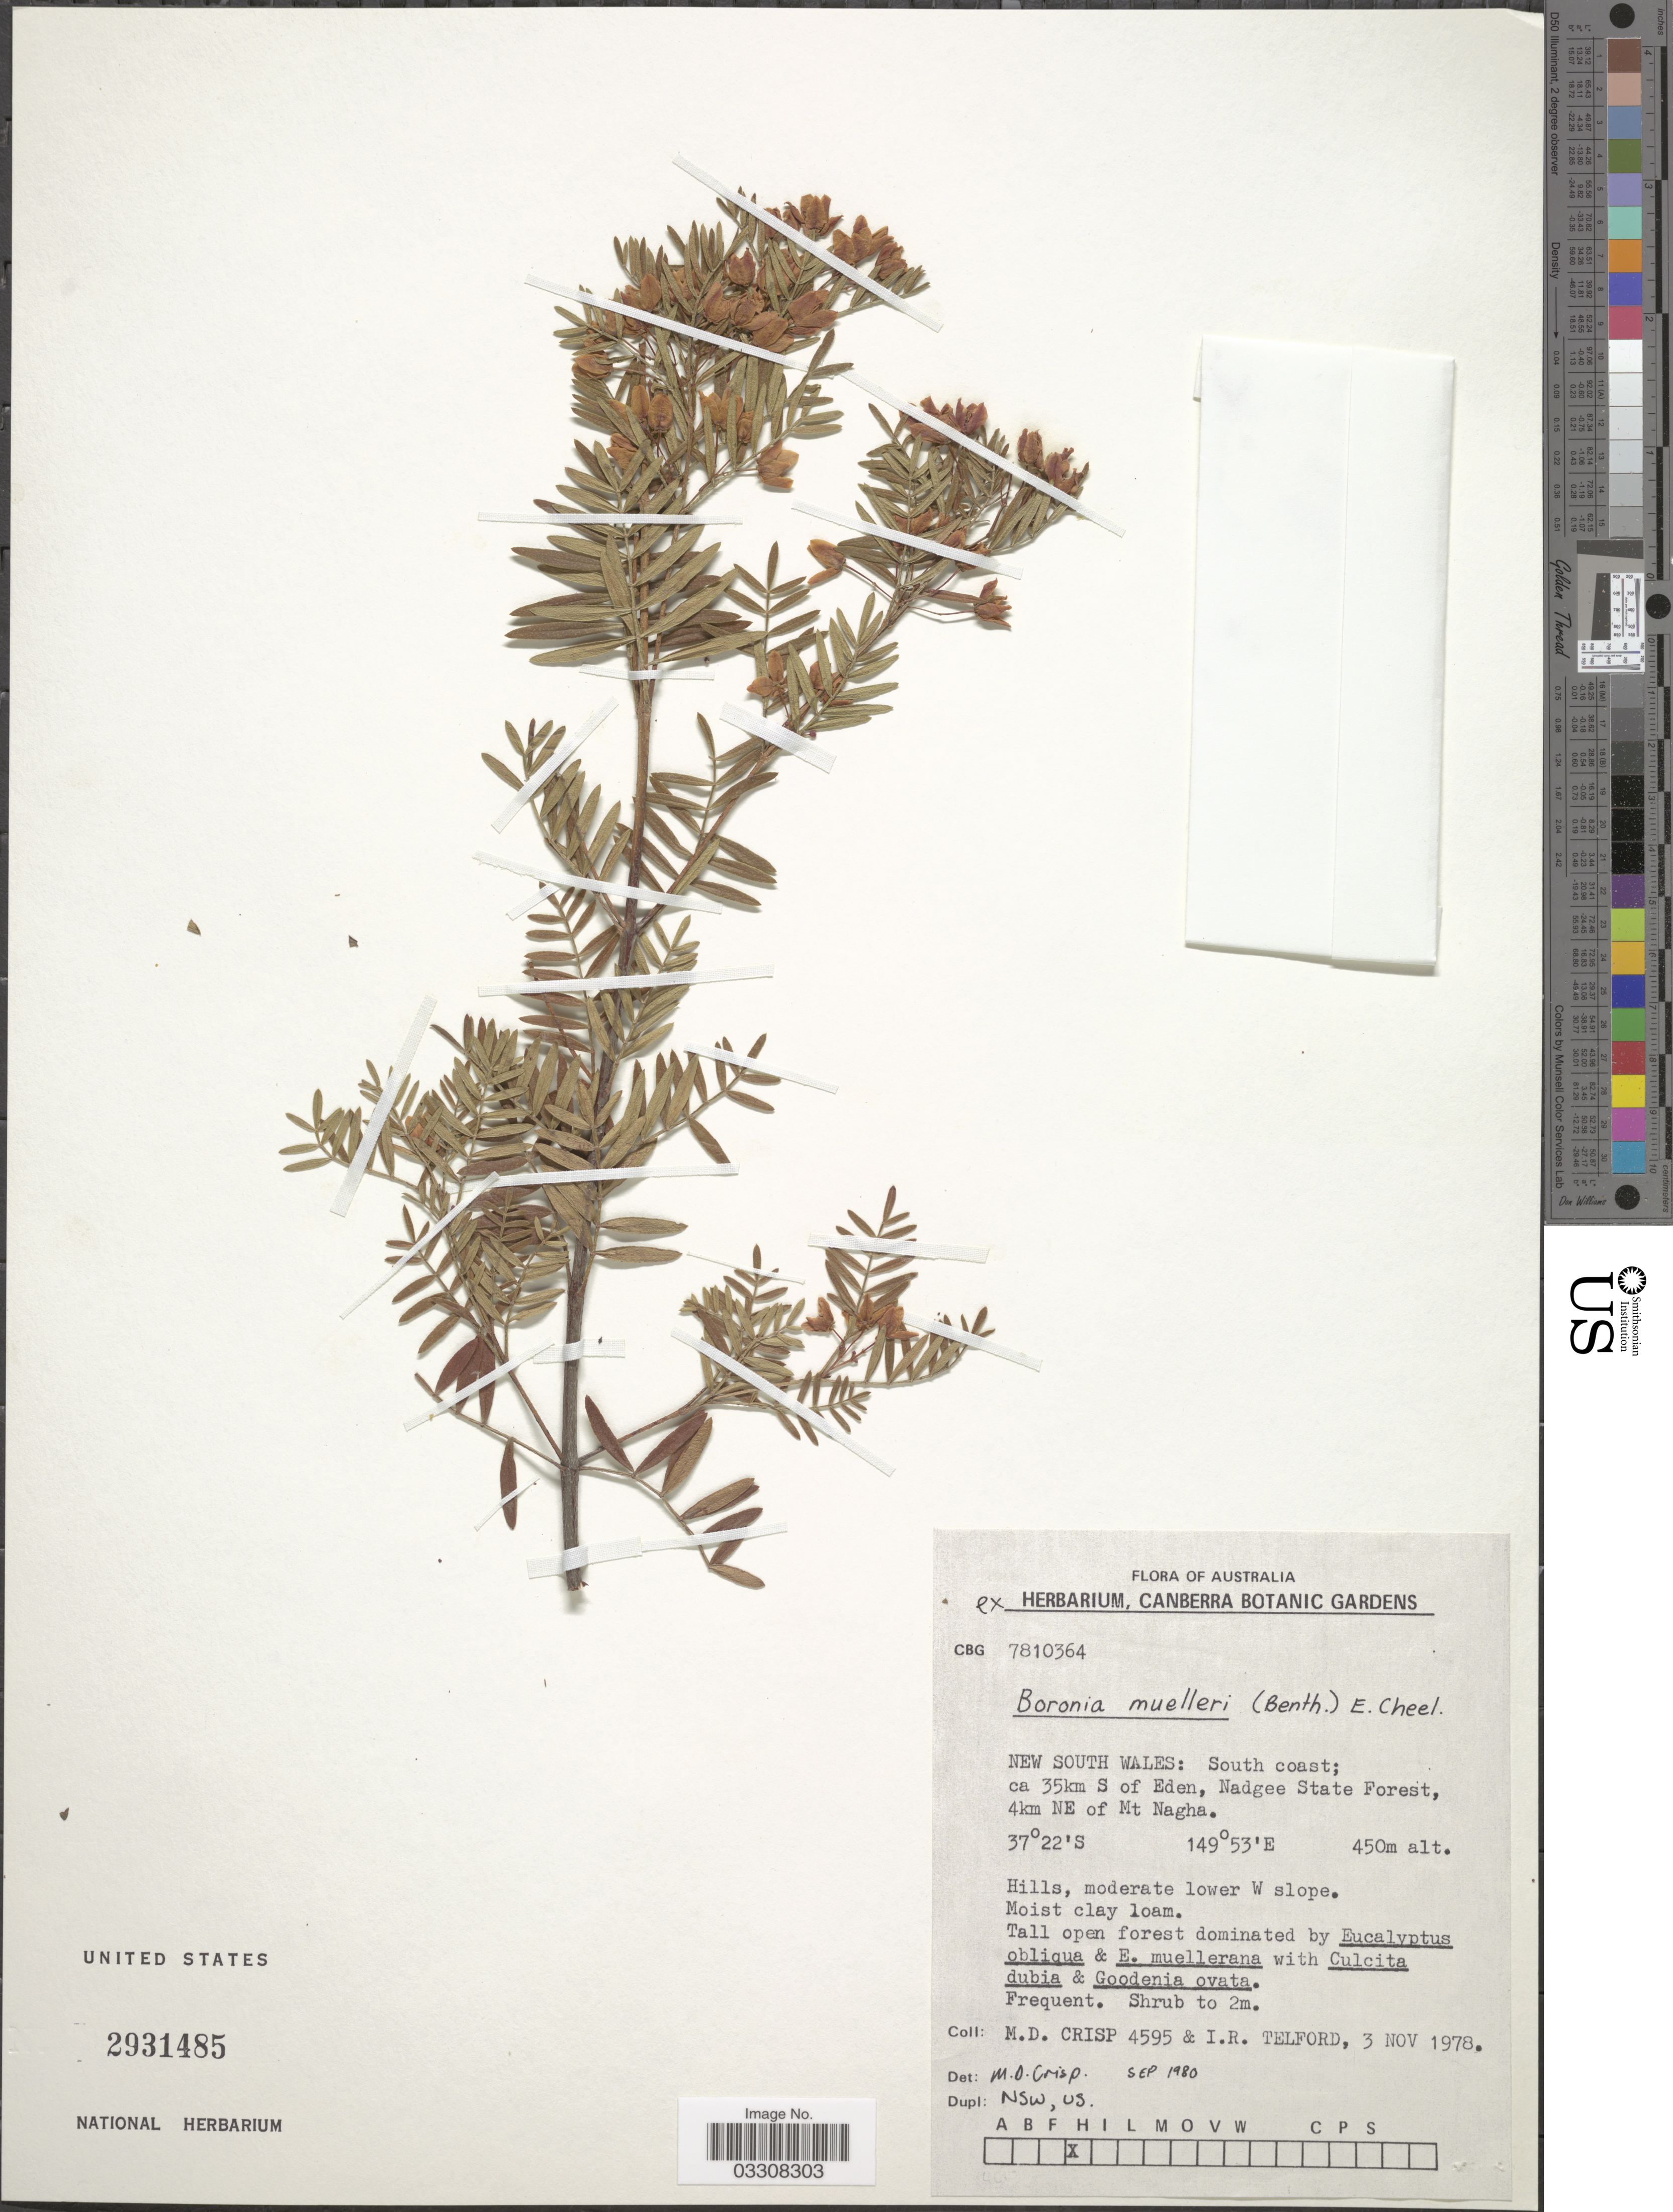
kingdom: Plantae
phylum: Tracheophyta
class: Magnoliopsida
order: Sapindales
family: Rutaceae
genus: Boronia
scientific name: Boronia muelleri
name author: (Benth.) Cheel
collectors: M. Crisp & I. R. Telford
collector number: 4595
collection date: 1978-11-03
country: Australia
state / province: New South Wales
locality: South coast; ca 35km S of Eden, Nadgee State Forest, 4km NE of Mt Nagha.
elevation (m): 450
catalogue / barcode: US 2931485